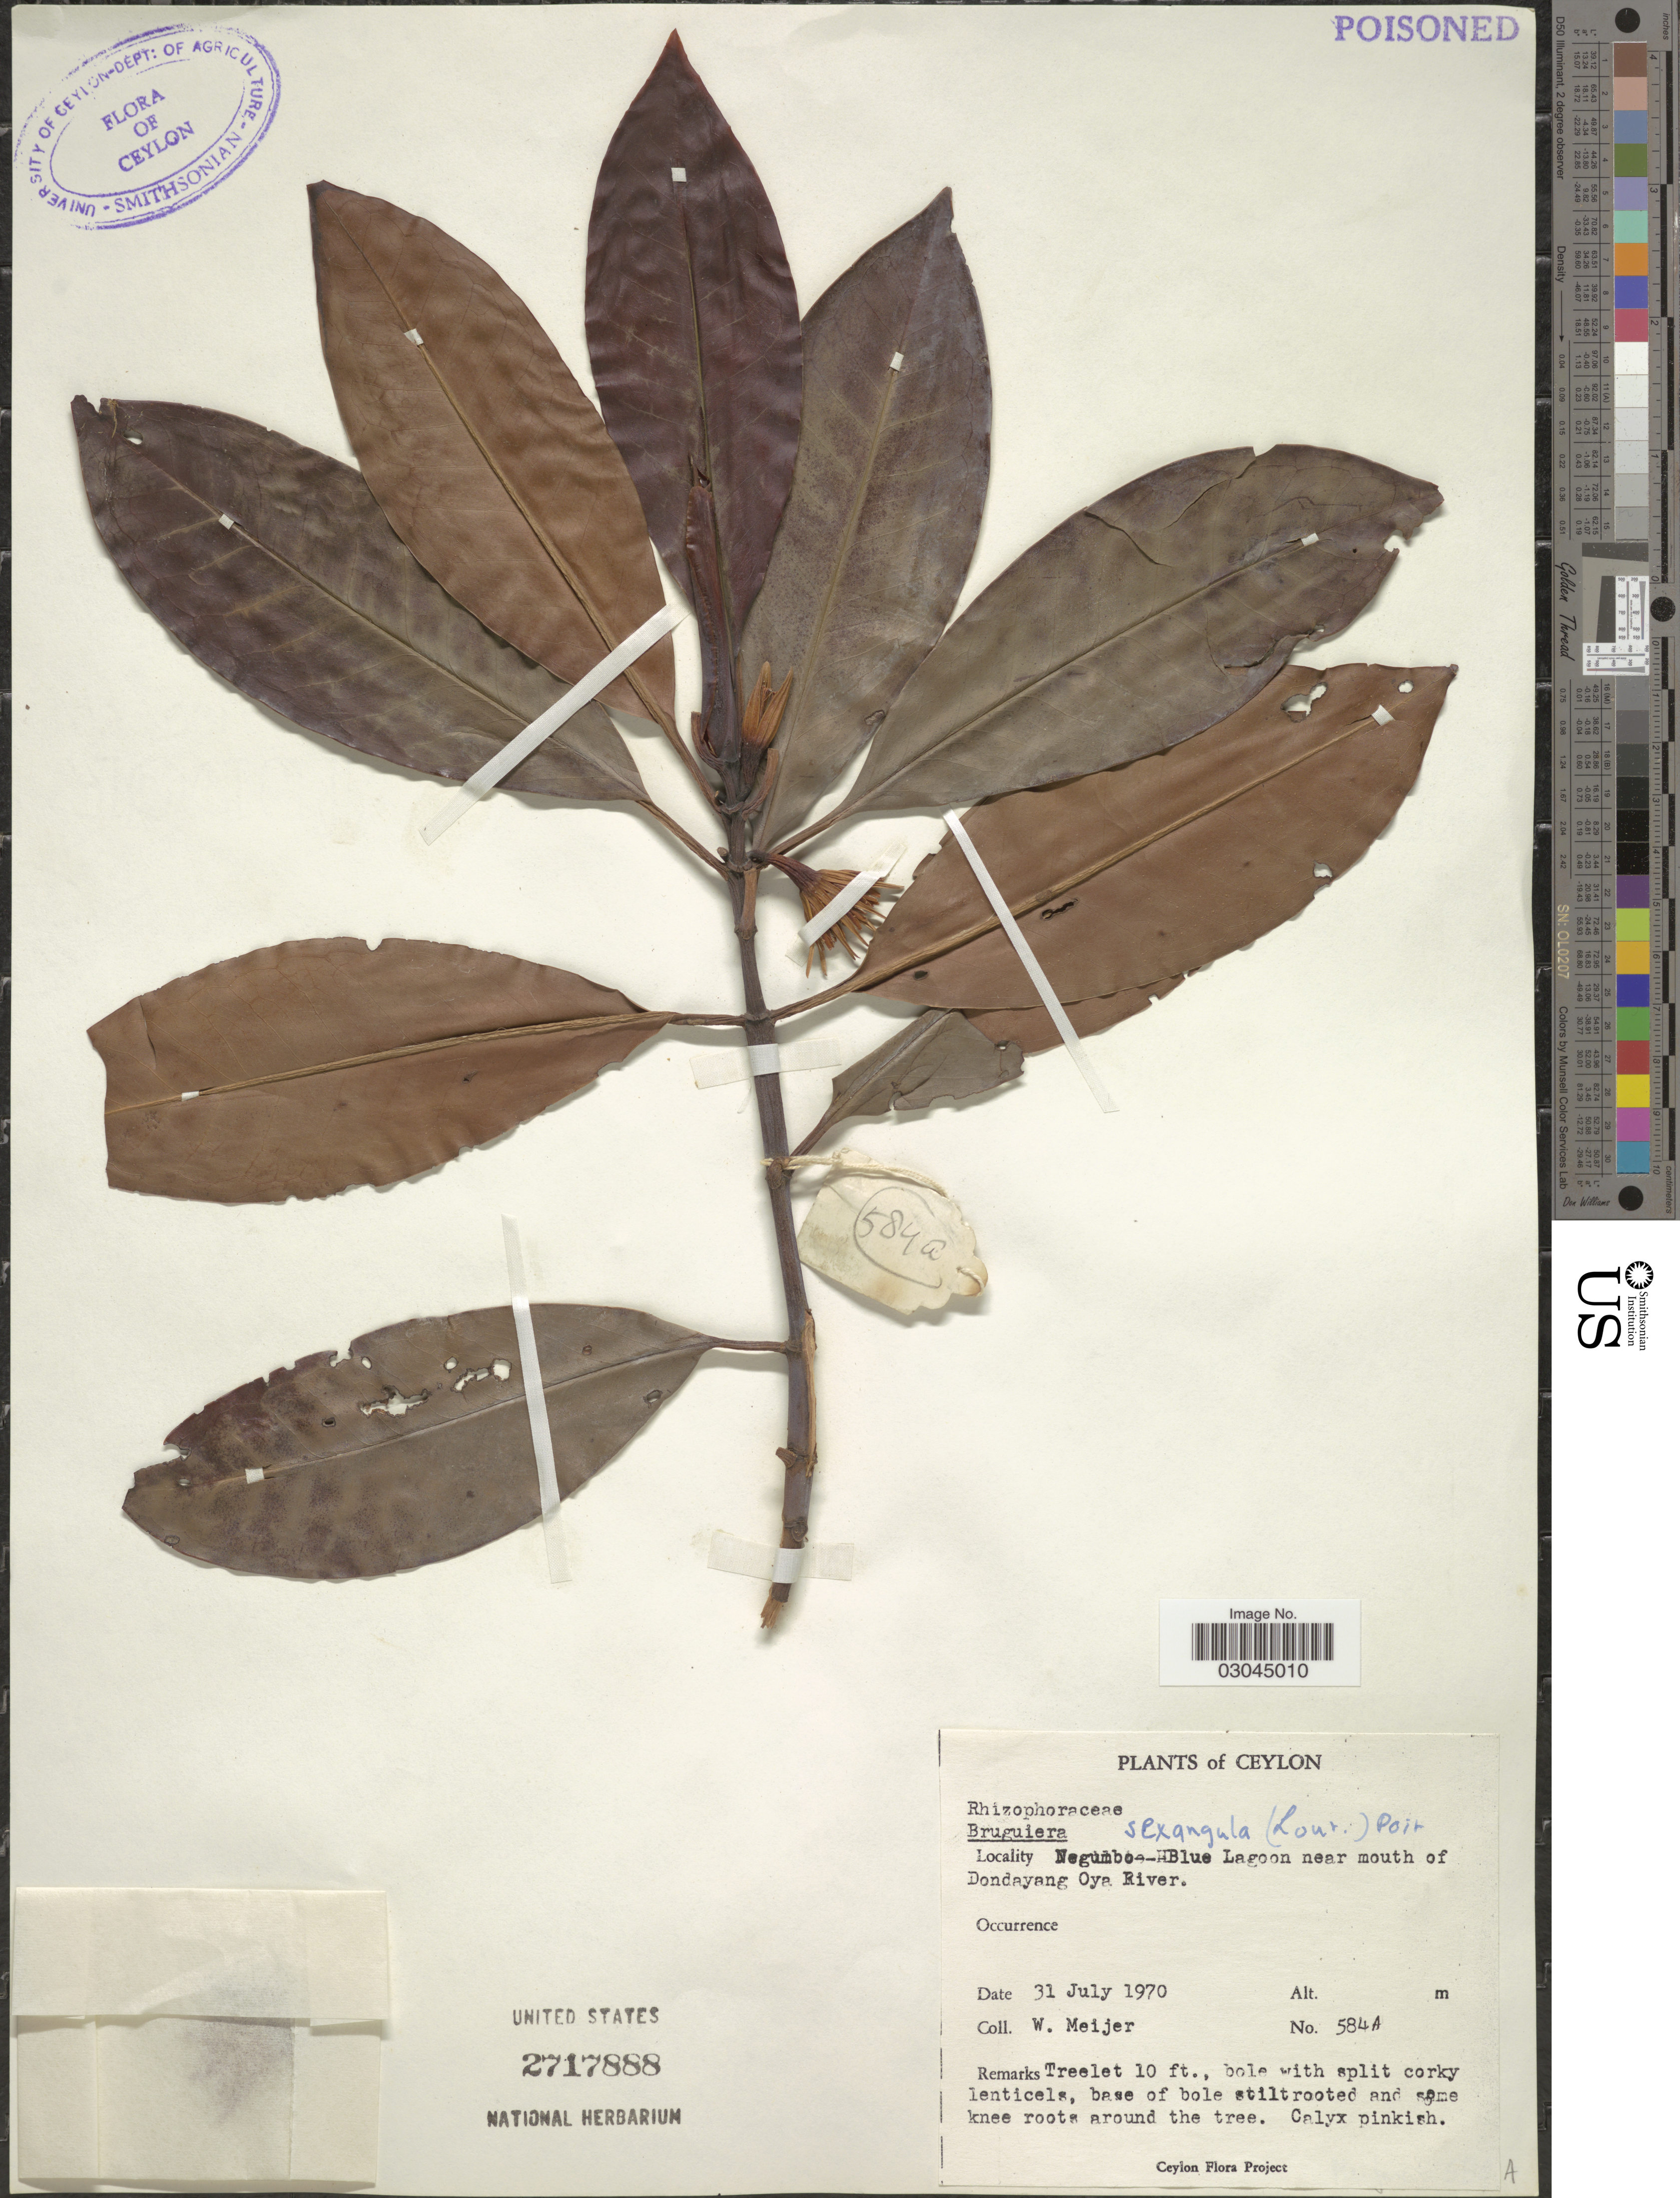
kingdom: Plantae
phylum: Tracheophyta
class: Magnoliopsida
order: Malpighiales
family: Rhizophoraceae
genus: Bruguiera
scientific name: Bruguiera sexangula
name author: (Lour.) Poir.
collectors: W. Meijer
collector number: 584A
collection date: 1970-07-31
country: Sri Lanka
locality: Ceylon, Negumbo, Blue Lagoon near mouth of Dondayang Oya River.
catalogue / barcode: US 2717888